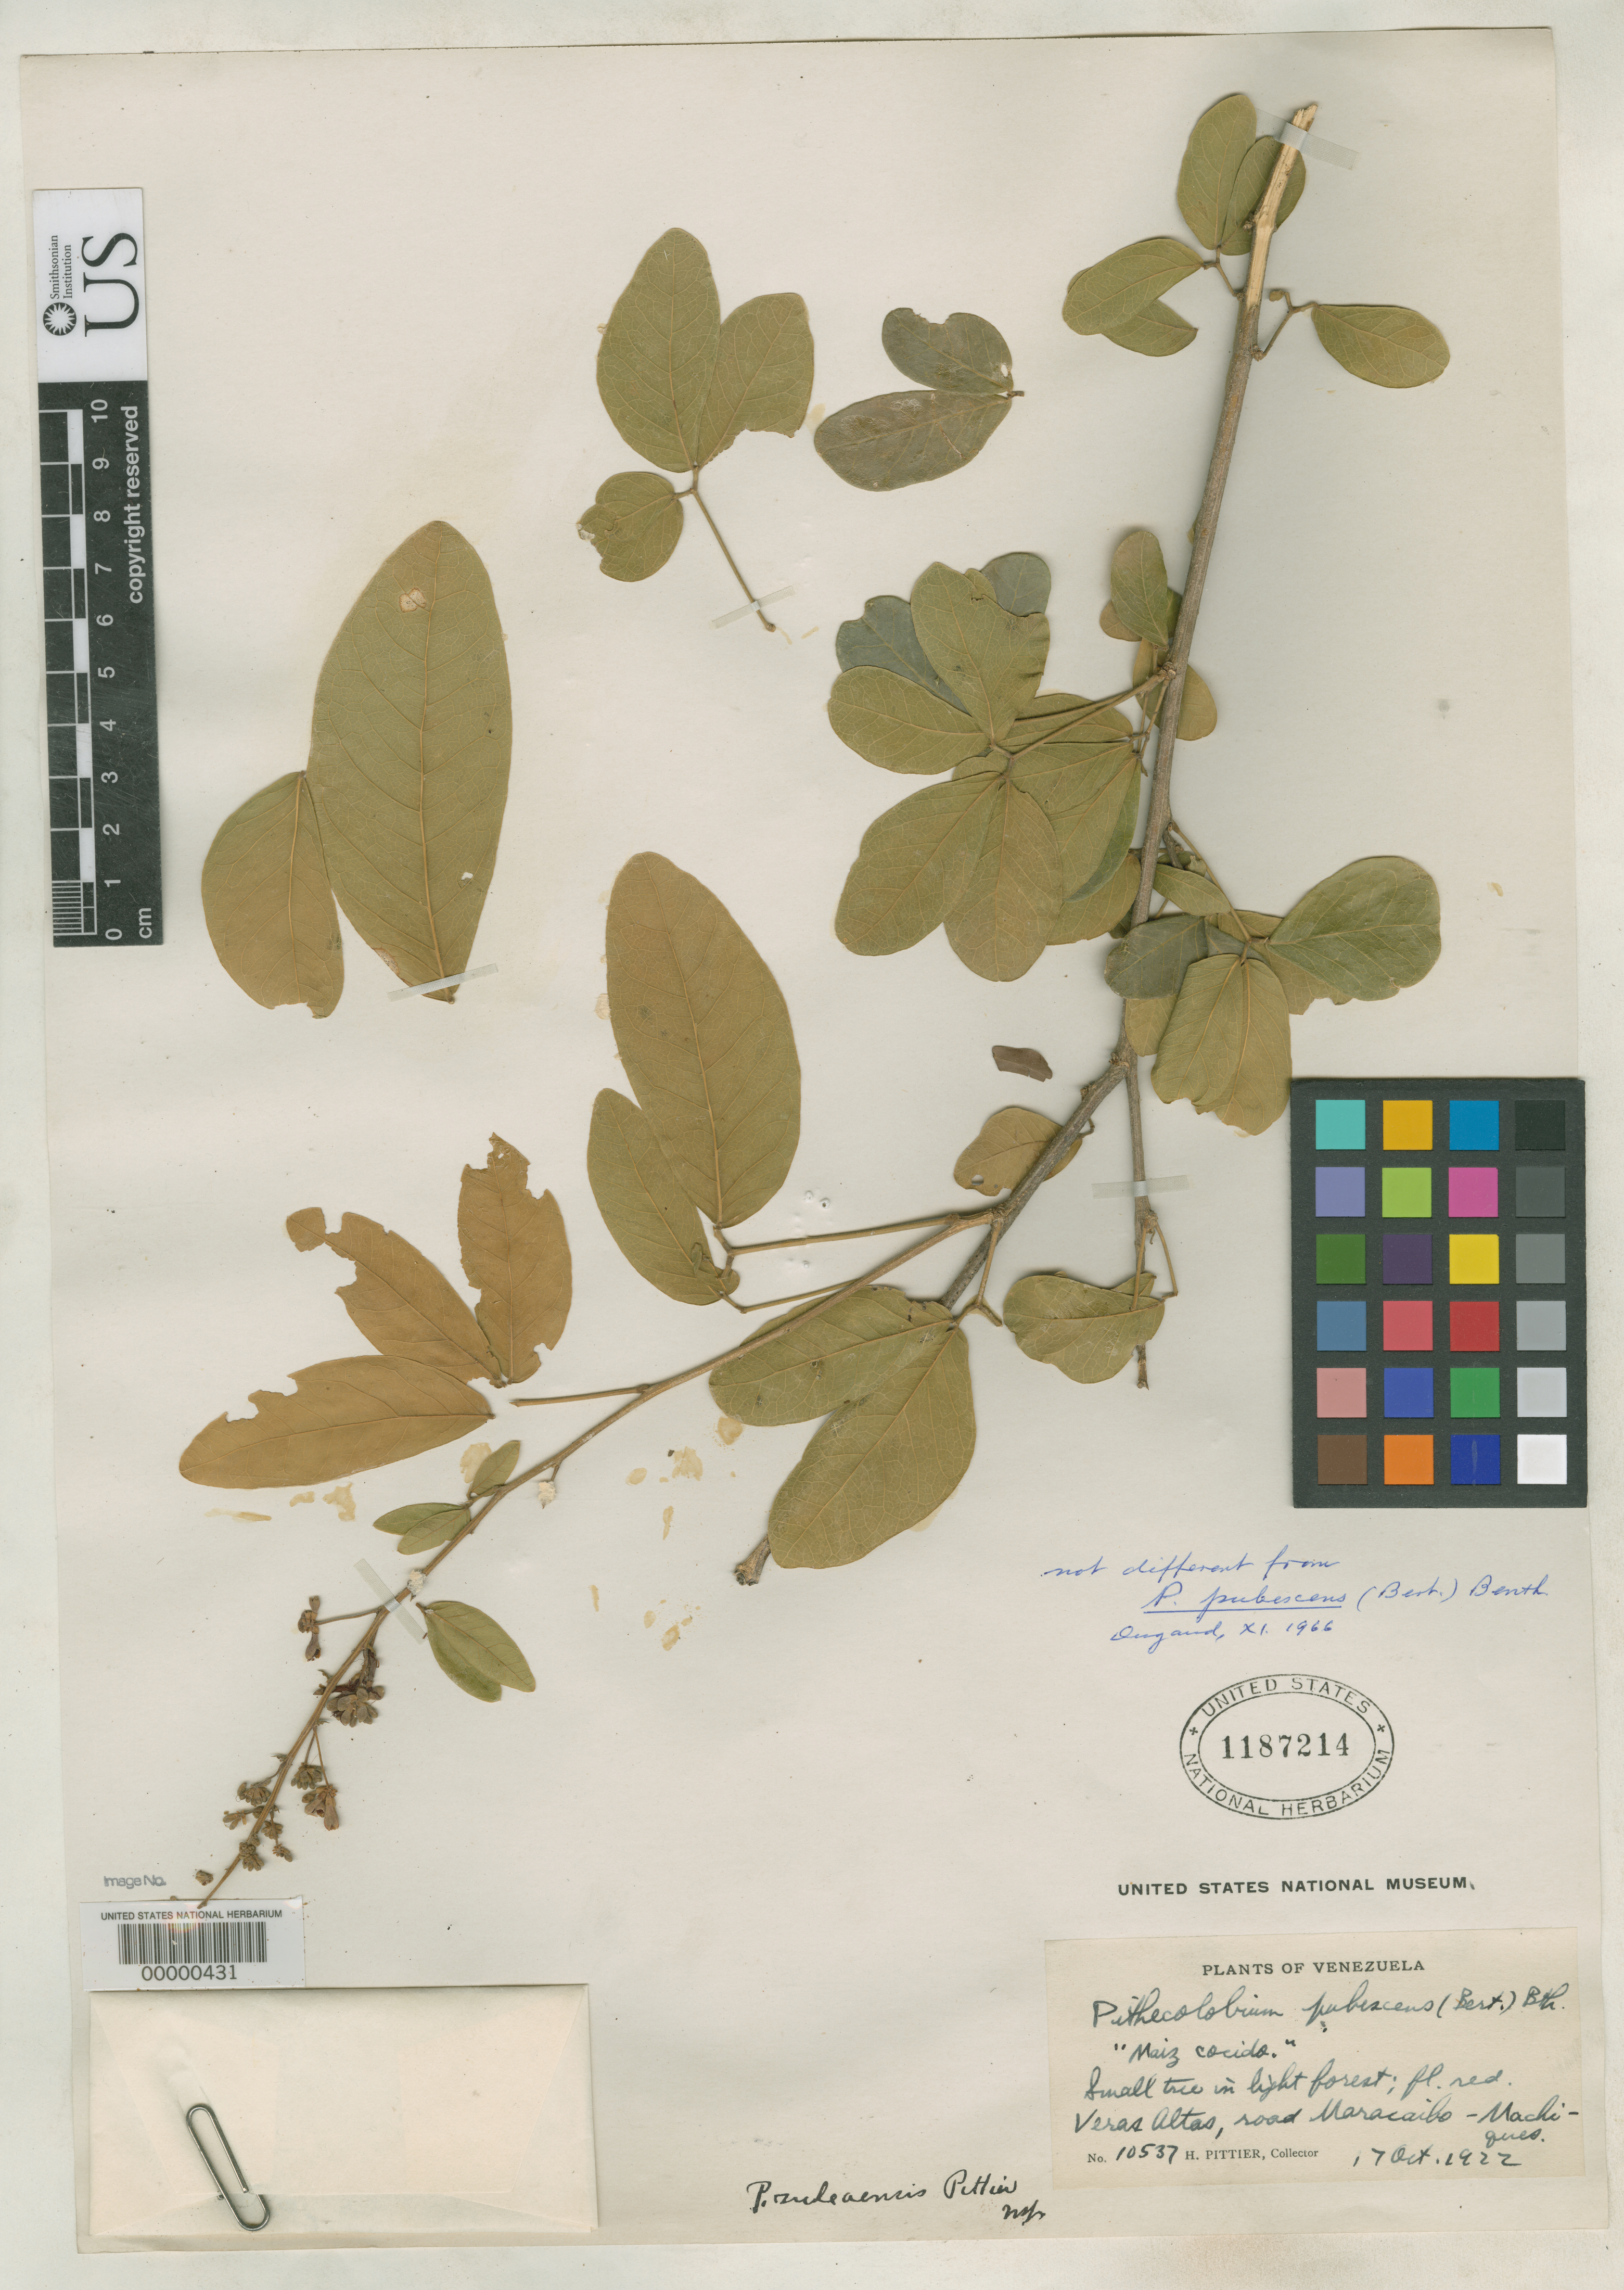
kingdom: Plantae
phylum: Tracheophyta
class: Magnoliopsida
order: Fabales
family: Fabaceae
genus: Pithecellobium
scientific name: Pithecellobium zuliaense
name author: Pittier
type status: Type Collection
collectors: H. F. Pittier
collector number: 10537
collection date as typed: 17 Oct 1922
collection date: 1922-10-17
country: Venezuela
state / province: Mérida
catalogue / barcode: US 1187214